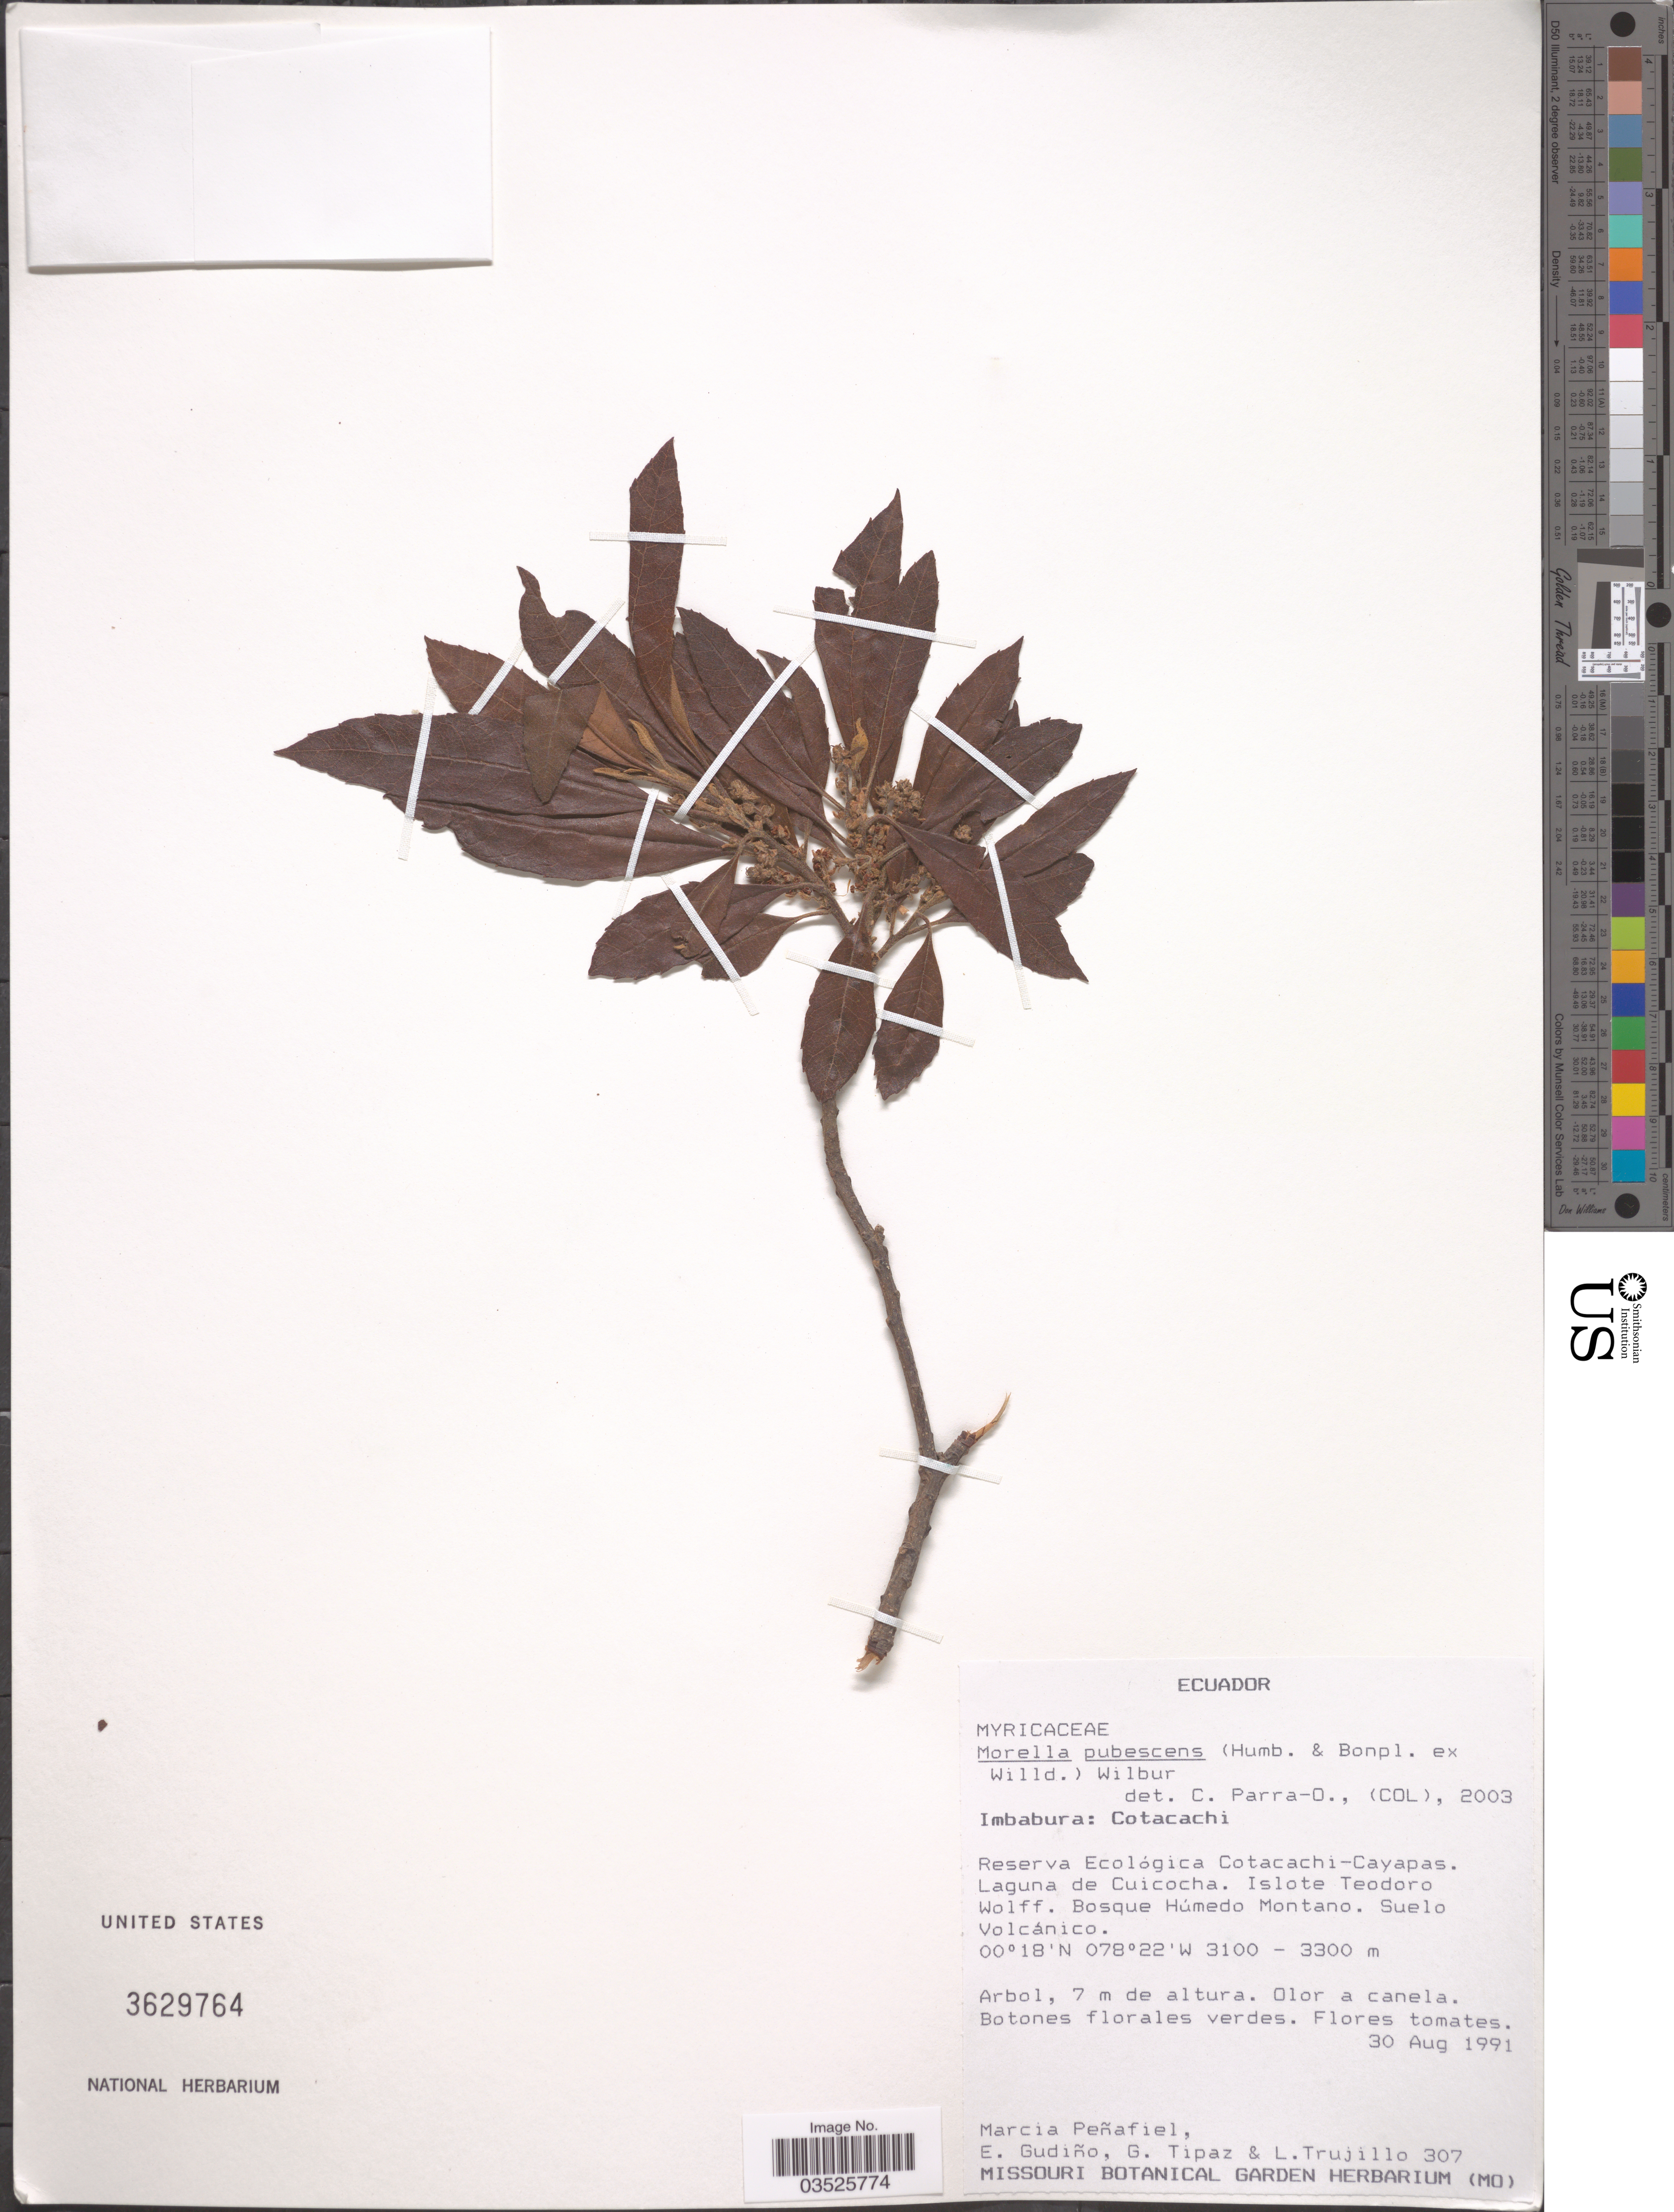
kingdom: Plantae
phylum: Tracheophyta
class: Magnoliopsida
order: Fagales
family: Myricaceae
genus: Morella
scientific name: Morella pubescens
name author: (Humb. & Bonpl. ex Willd.) Wilbur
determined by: Parra-O, Carlos A., Instituto de Ciencias Naturales - Universidad Nacional de Colombia (COLOMBIA)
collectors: M. Penafiel, E. Gudiño, G. Tipaz & L. Trujillo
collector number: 307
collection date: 1991-08-30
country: Ecuador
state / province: Imbabura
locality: Cotacachi. Reserva Ecológica Cotacachi-Cayapas. Lagunas de Cuicocha. Islote Teodoro Wolff. Bosque Húmedo Montano. Suelo Volcánico.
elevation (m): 3100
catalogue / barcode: US 3629764